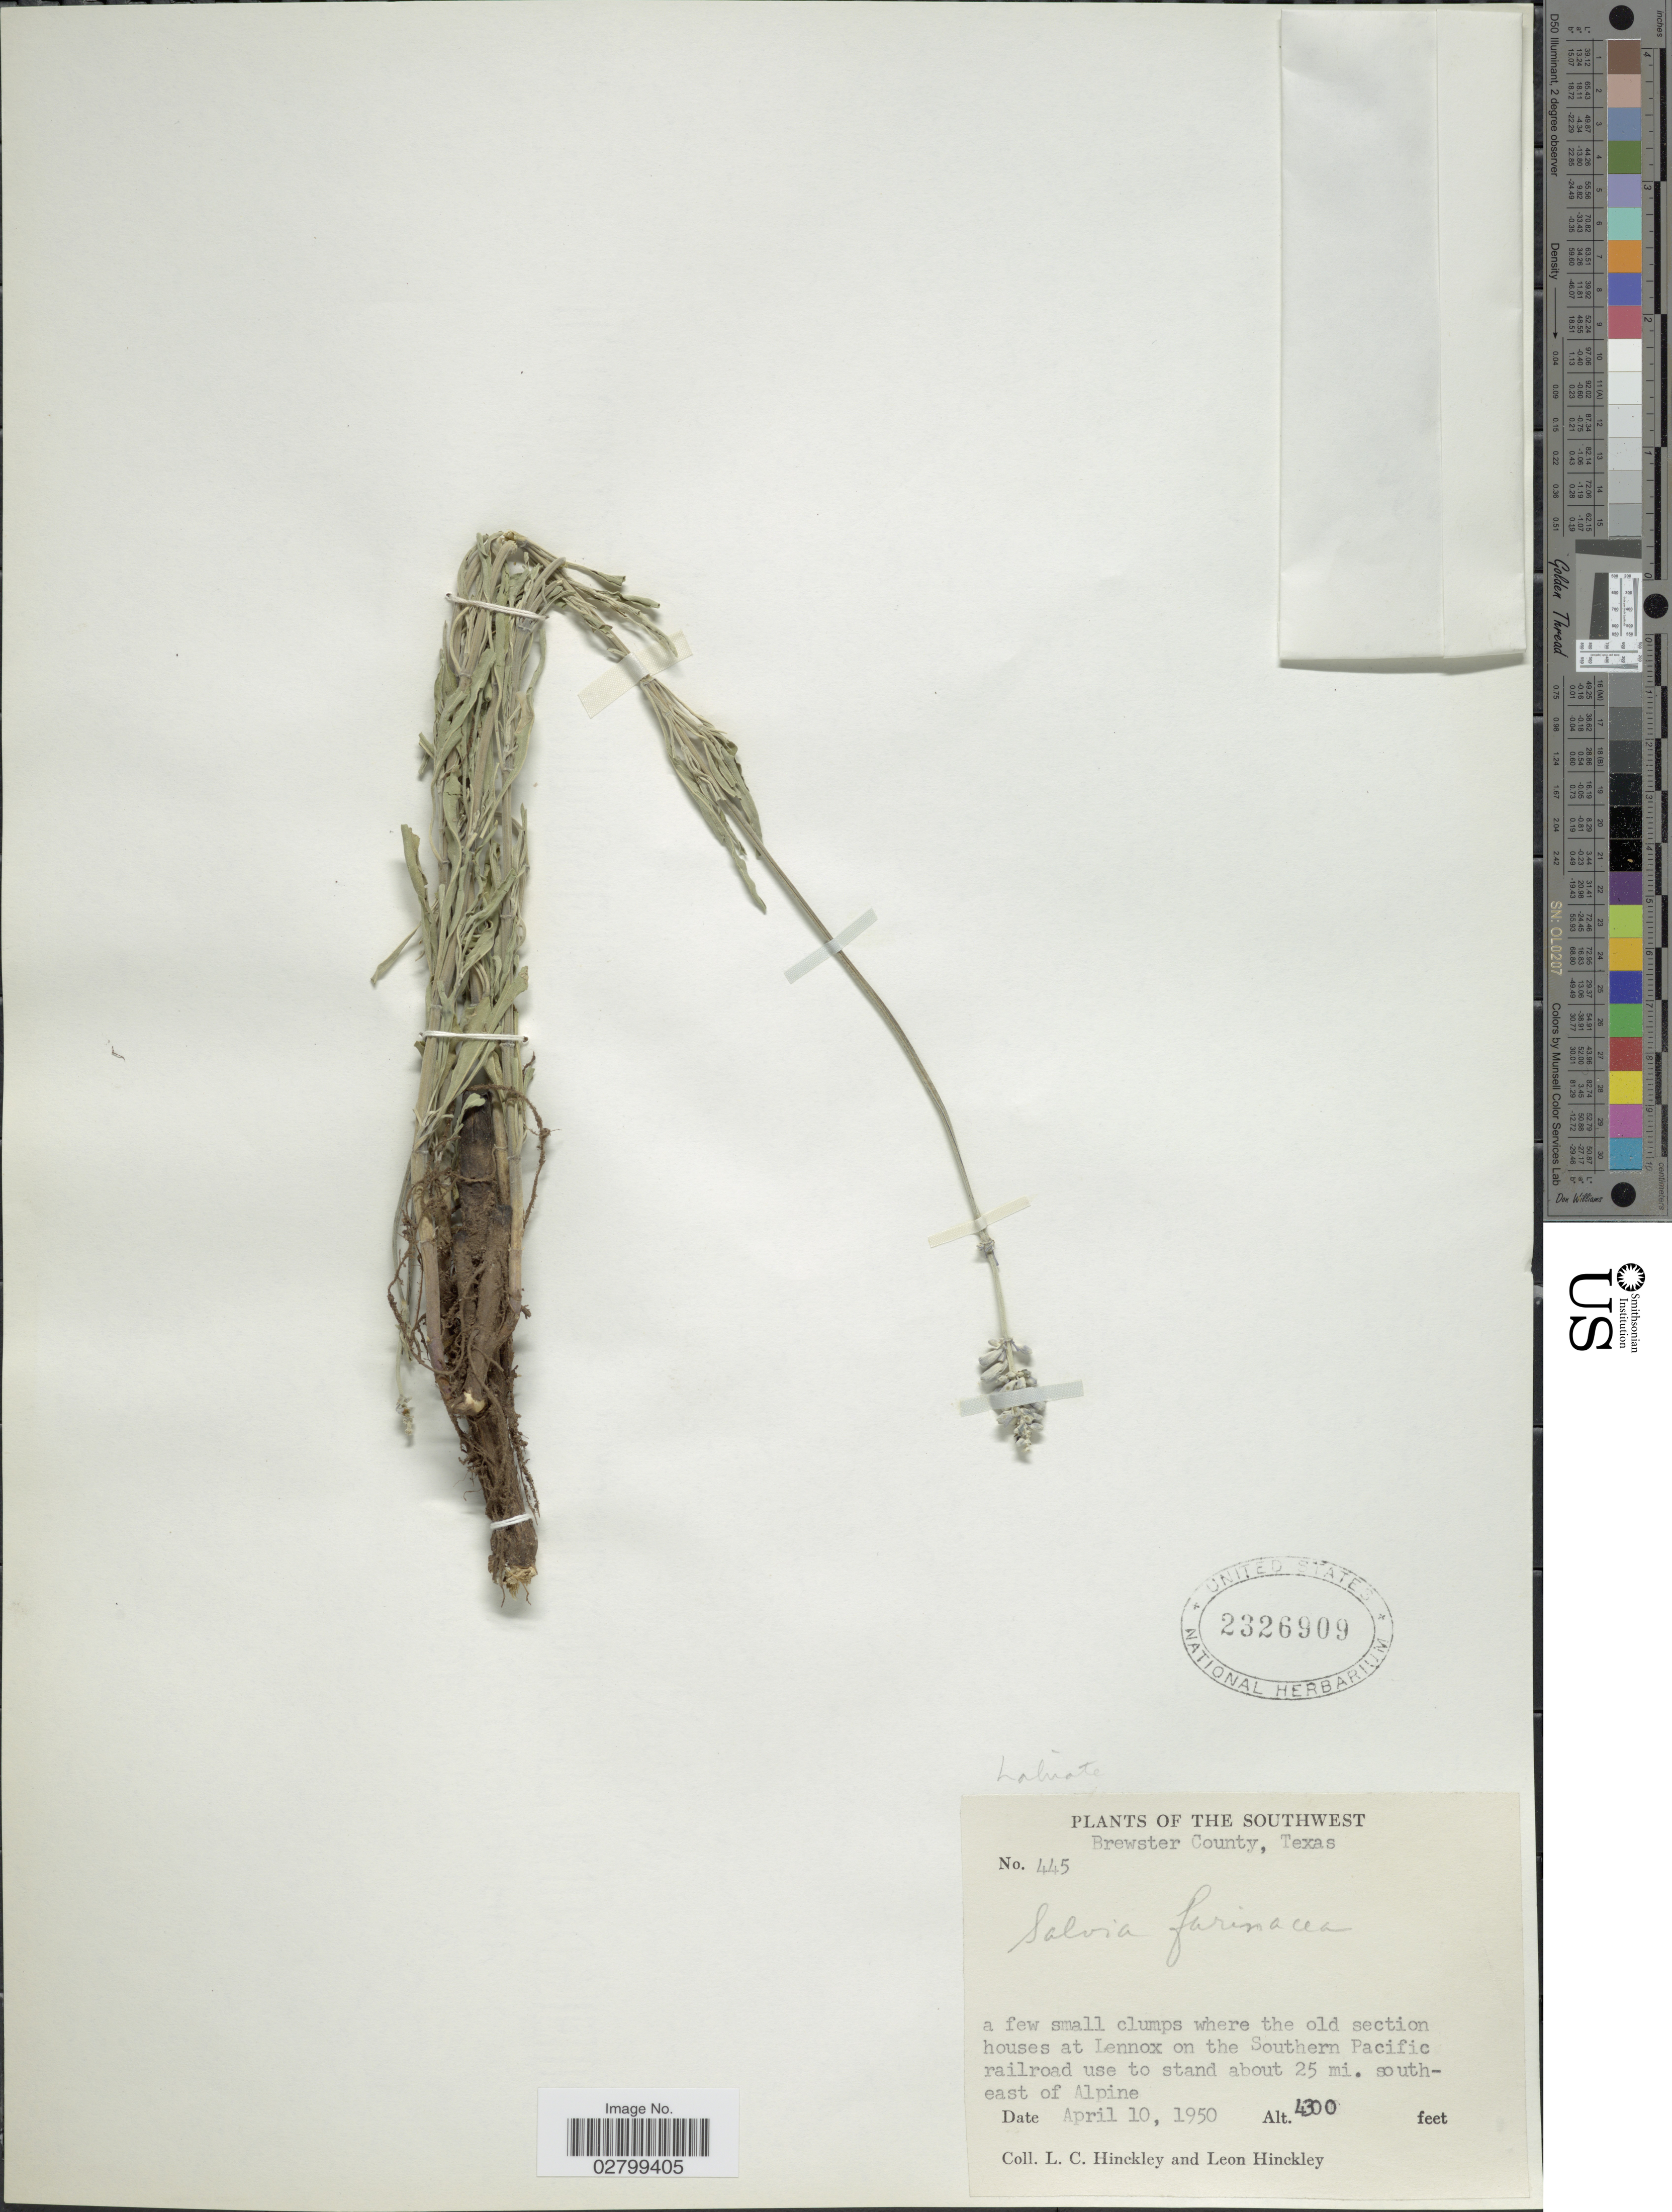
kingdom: Plantae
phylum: Tracheophyta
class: Magnoliopsida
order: Lamiales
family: Lamiaceae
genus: Salvia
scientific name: Salvia farinacea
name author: Benth.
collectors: L. Hinckley & L. Hinckley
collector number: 445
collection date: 1950-04-10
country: United States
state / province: Texas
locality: Southwest. Brewster County, a few small clumps where the old section houses at Lennox on the Southern Pacific railroad use to stand about 25 mi. south-east of Alpine.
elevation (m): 1311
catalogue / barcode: US 2326909